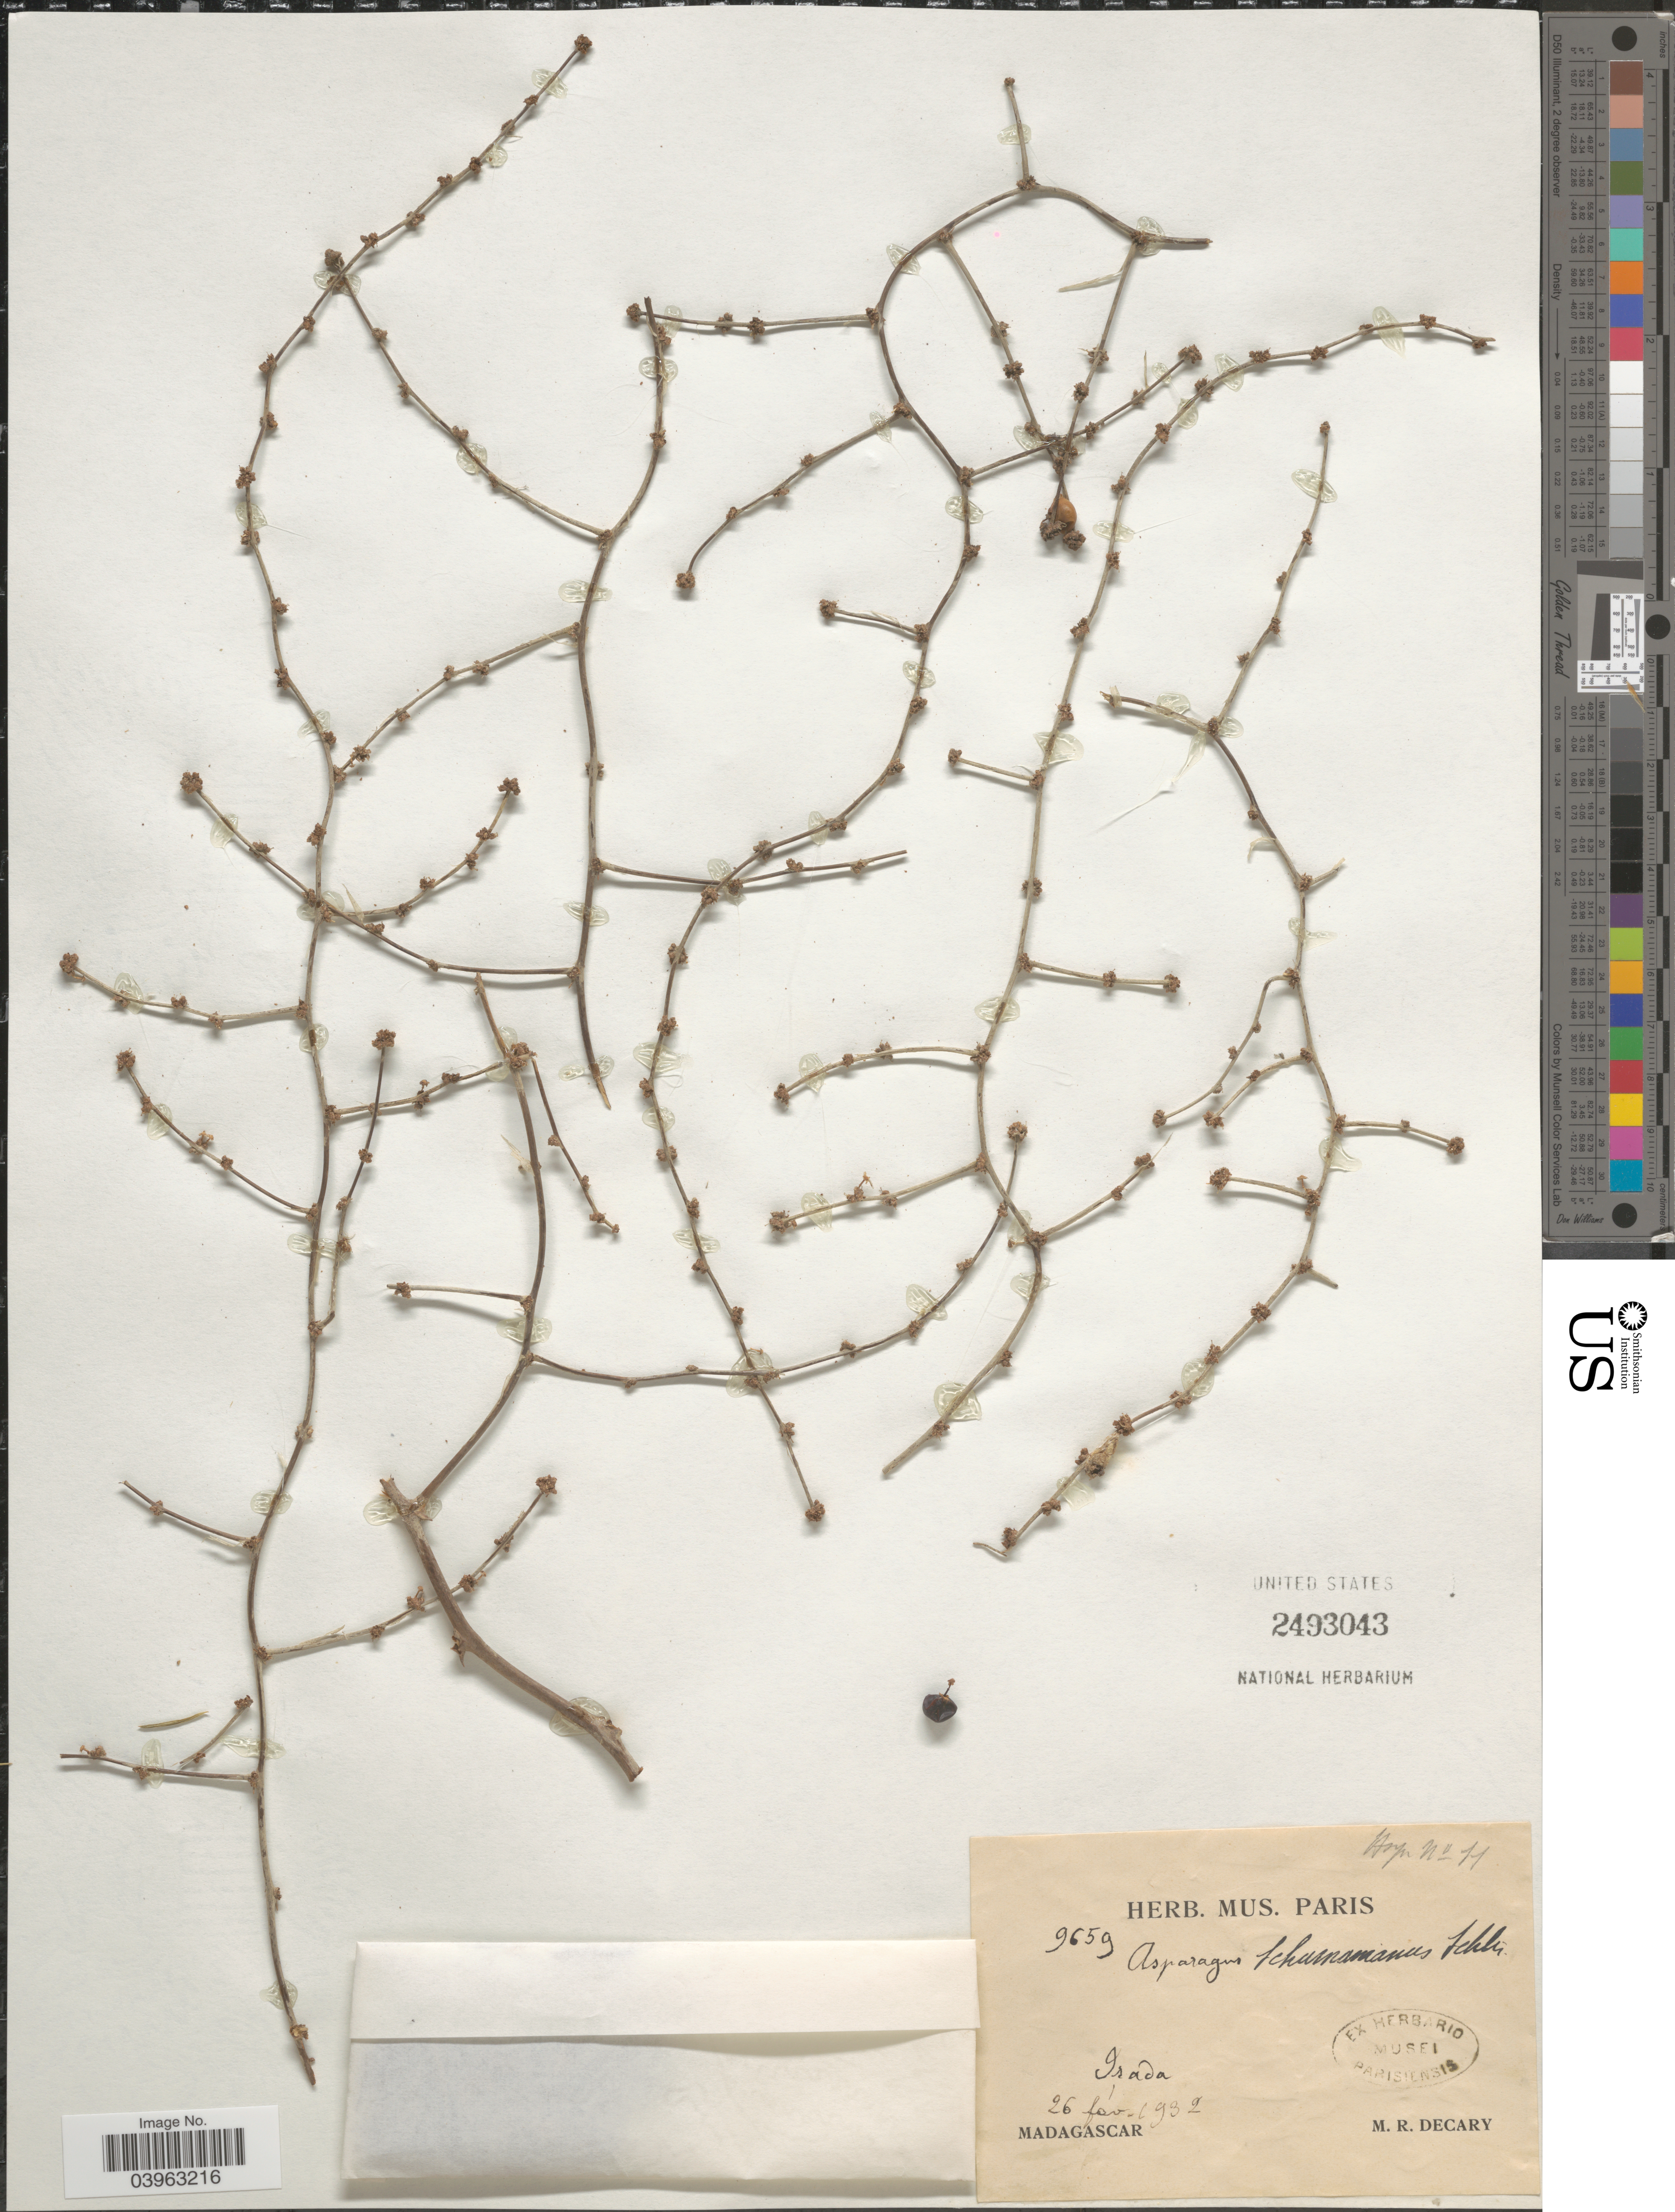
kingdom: Plantae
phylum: Tracheophyta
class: Liliopsida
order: Asparagales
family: Asparagaceae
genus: Asparagus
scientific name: Asparagus schumanianus Schltr. ex H. Perrier, nom. inval.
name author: Schltr. ex H. Perrier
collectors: R. Decary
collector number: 9659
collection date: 1932-02-26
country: Madagascar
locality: Isada.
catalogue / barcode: US 2493043